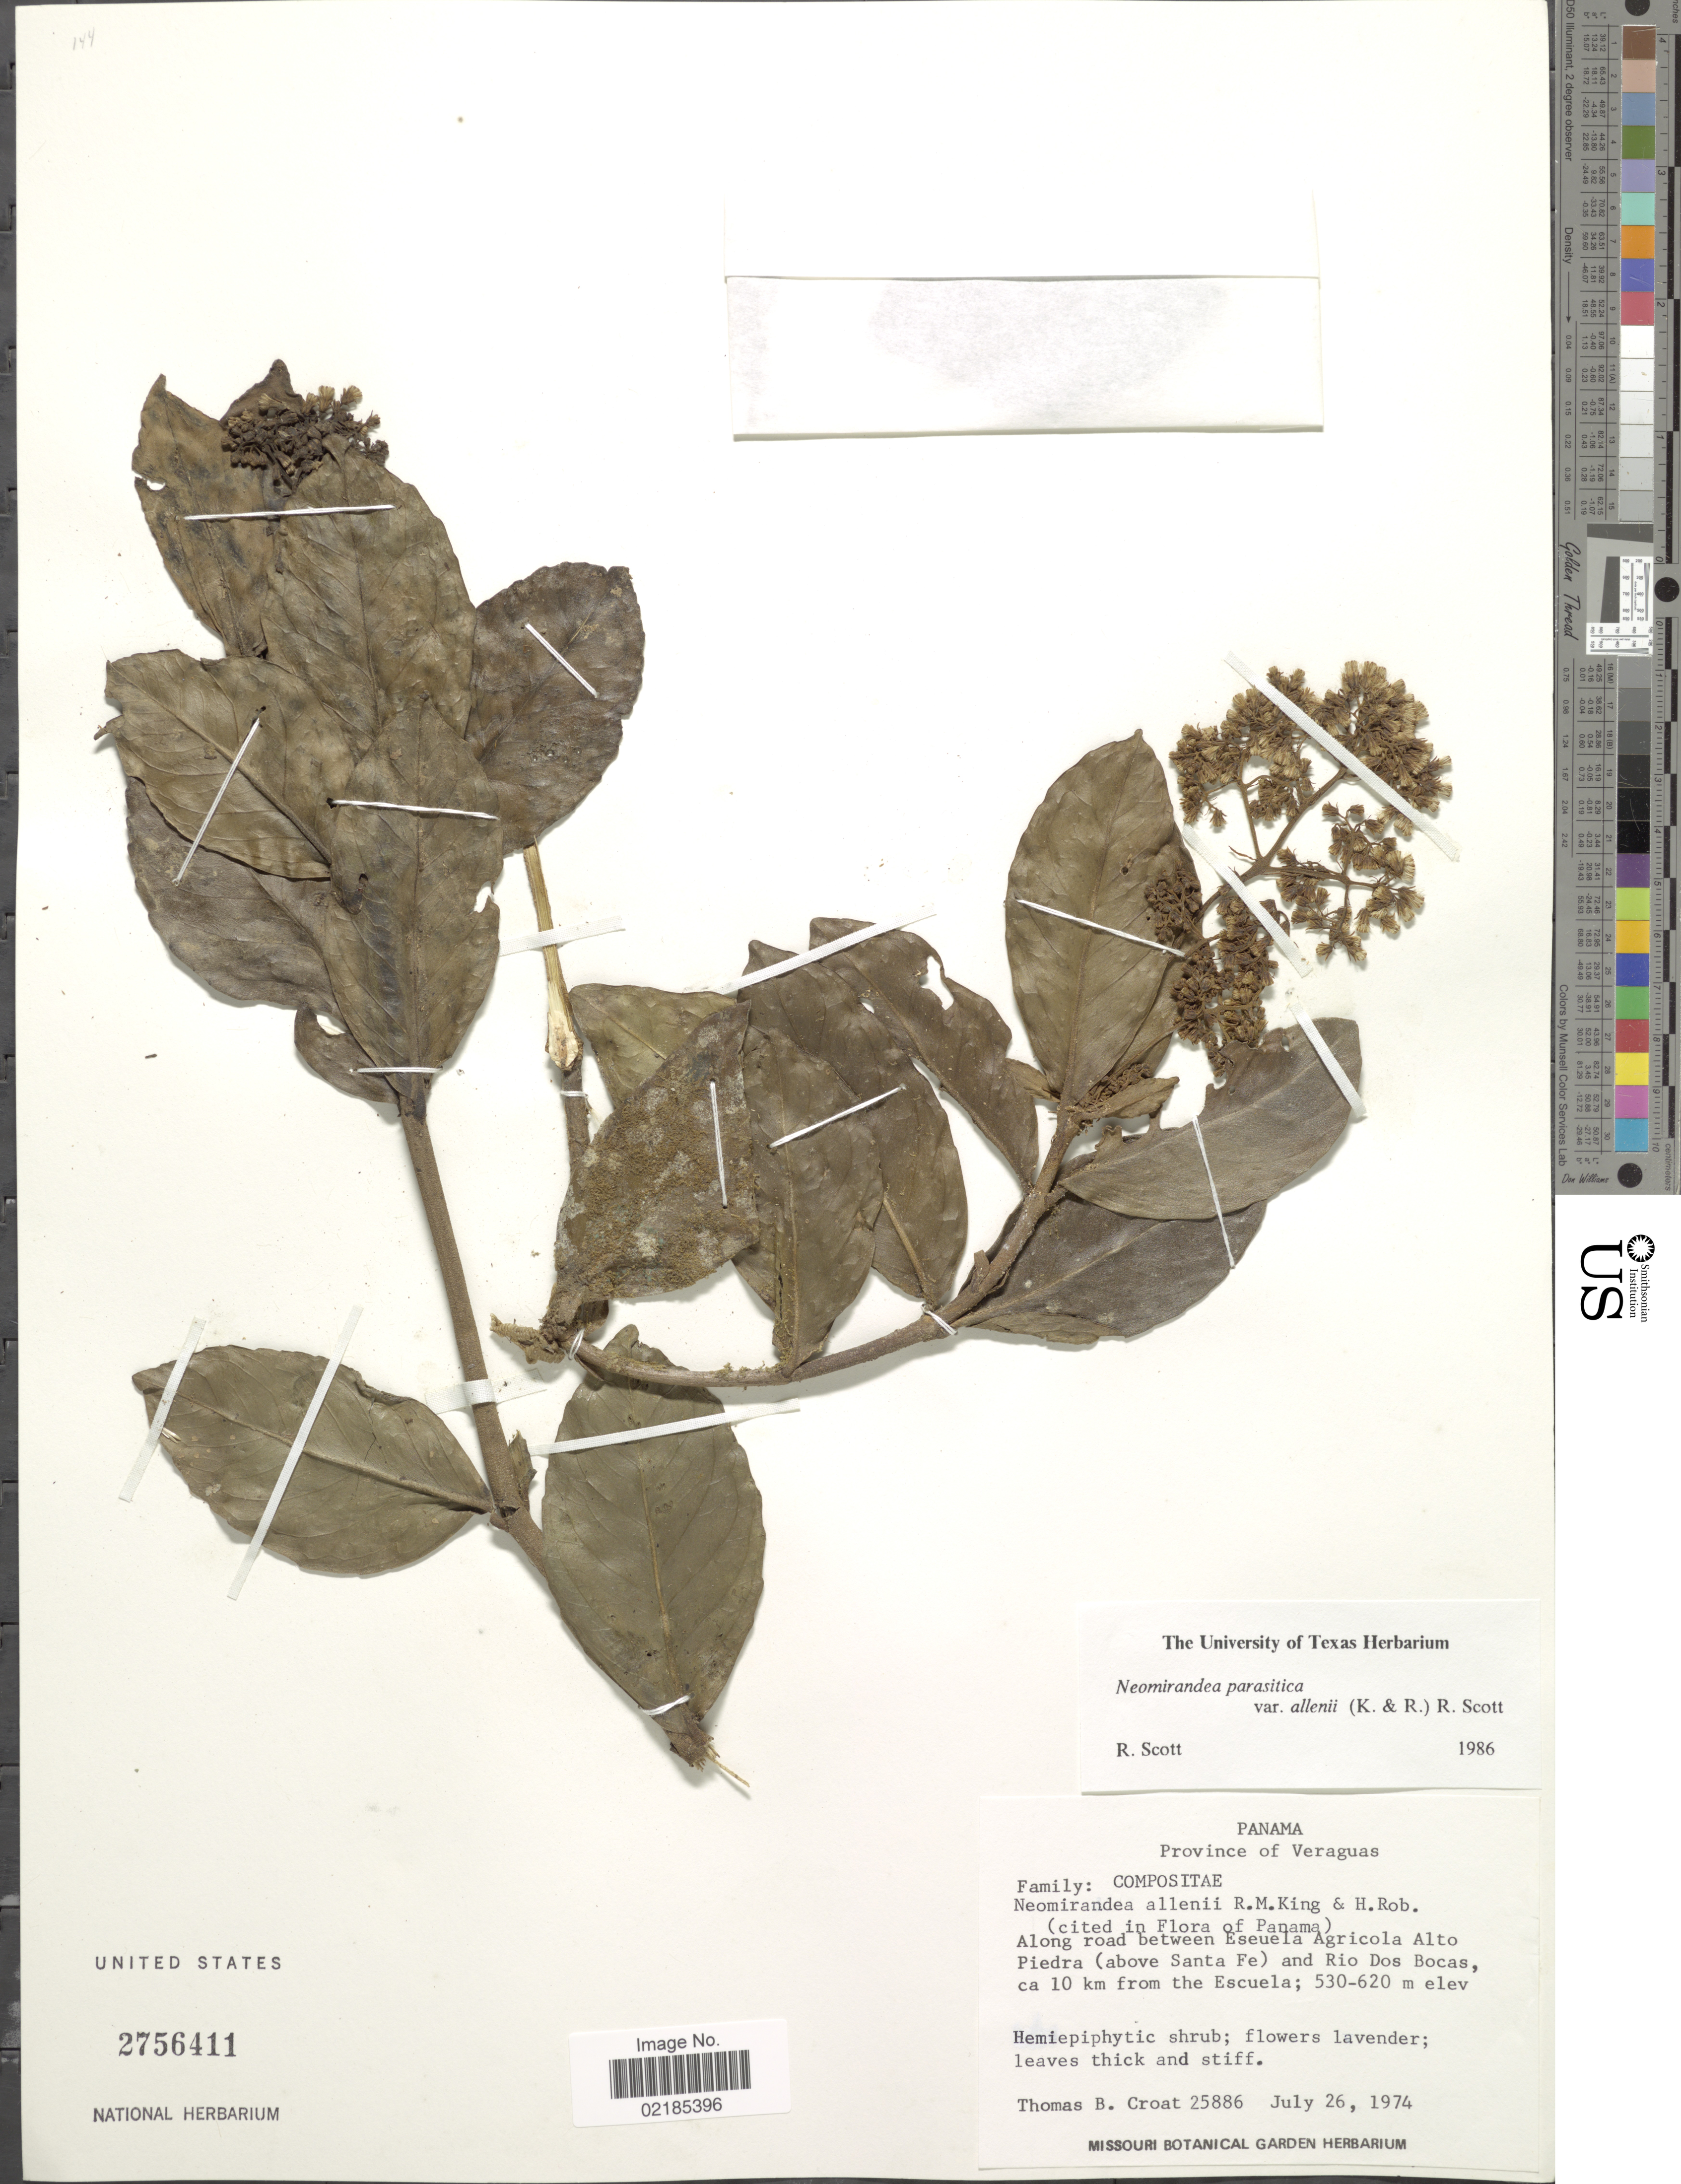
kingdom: Plantae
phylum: Tracheophyta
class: Magnoliopsida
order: Asterales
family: Asteraceae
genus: Neomirandea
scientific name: Neomirandea allenii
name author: R.M. King & H. Rob.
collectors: T. B. Croat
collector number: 25886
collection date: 1974-07-26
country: Panama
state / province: Veraguas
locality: Along road between Eseuela Agricola Alto Piedra (above Santa Fe) and Rio Dos Bocas, ca. 10 km from the Escuela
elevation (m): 530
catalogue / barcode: US 2756411